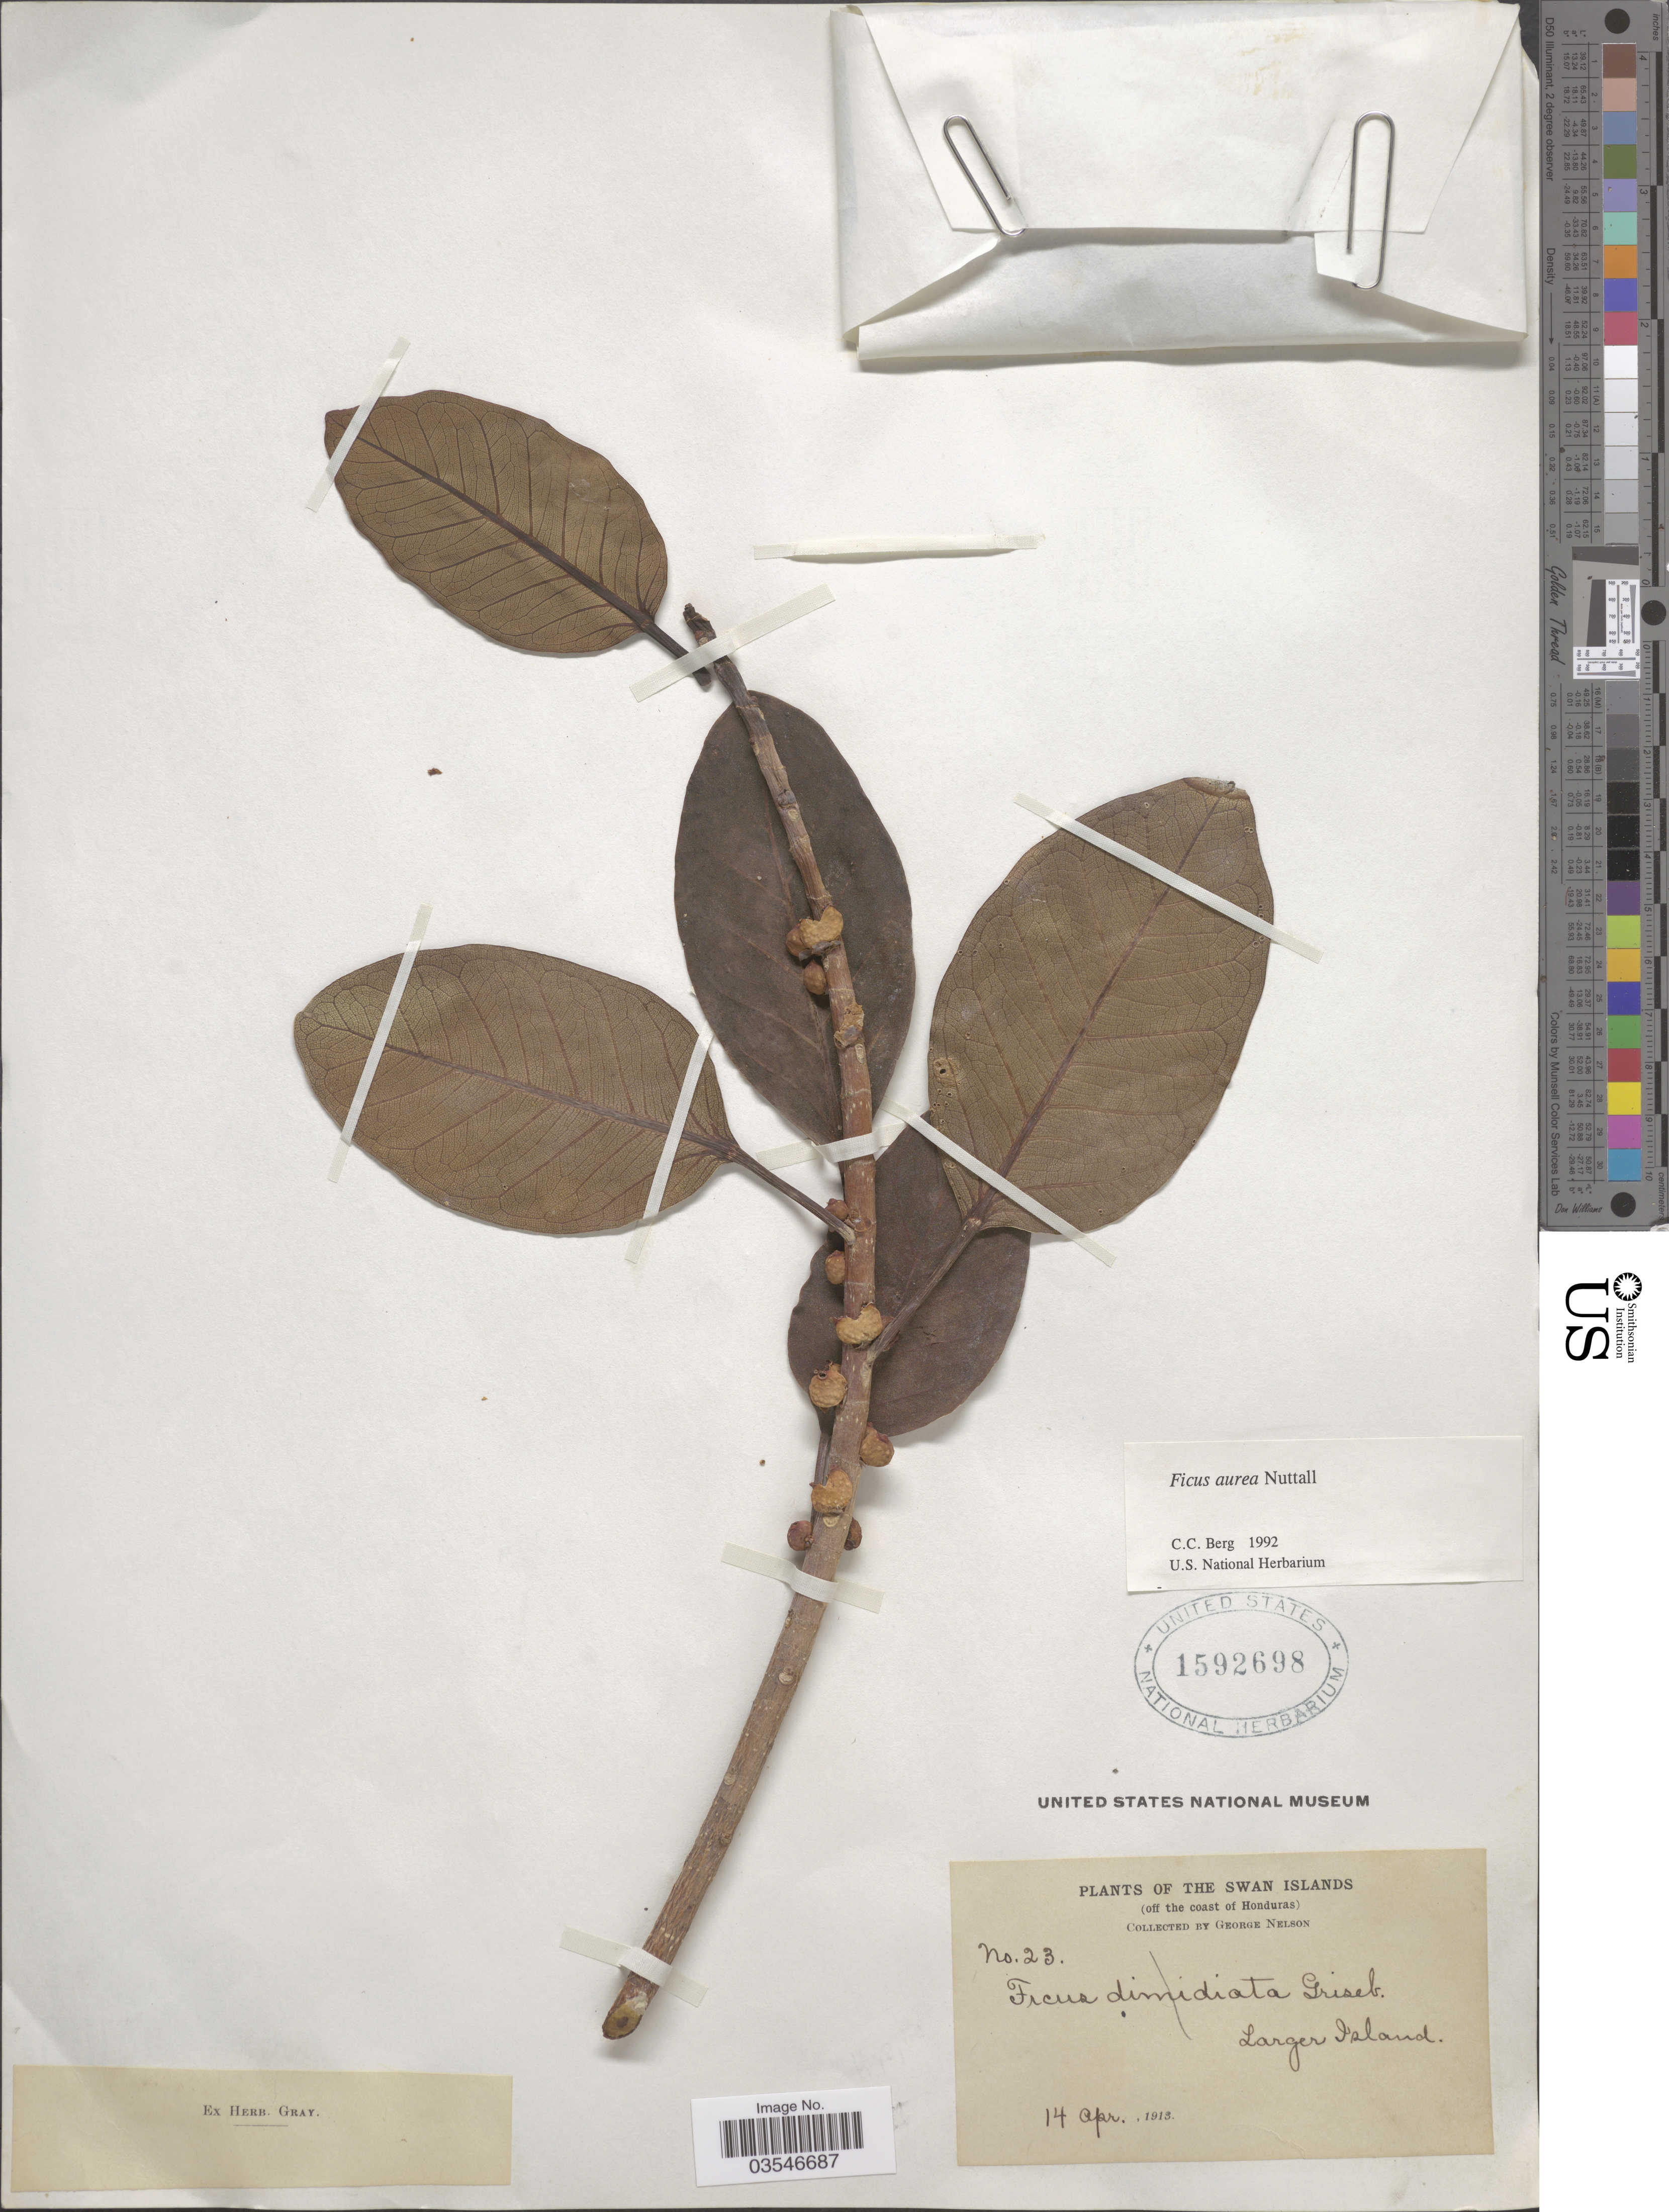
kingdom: Plantae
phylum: Tracheophyta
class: Magnoliopsida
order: Rosales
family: Moraceae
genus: Ficus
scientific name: Ficus aurea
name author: Nutt.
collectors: G. Nelson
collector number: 23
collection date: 1913-04-14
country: Honduras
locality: Swan Islands (off the coast of Honduras). Larger Island.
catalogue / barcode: US 1592698